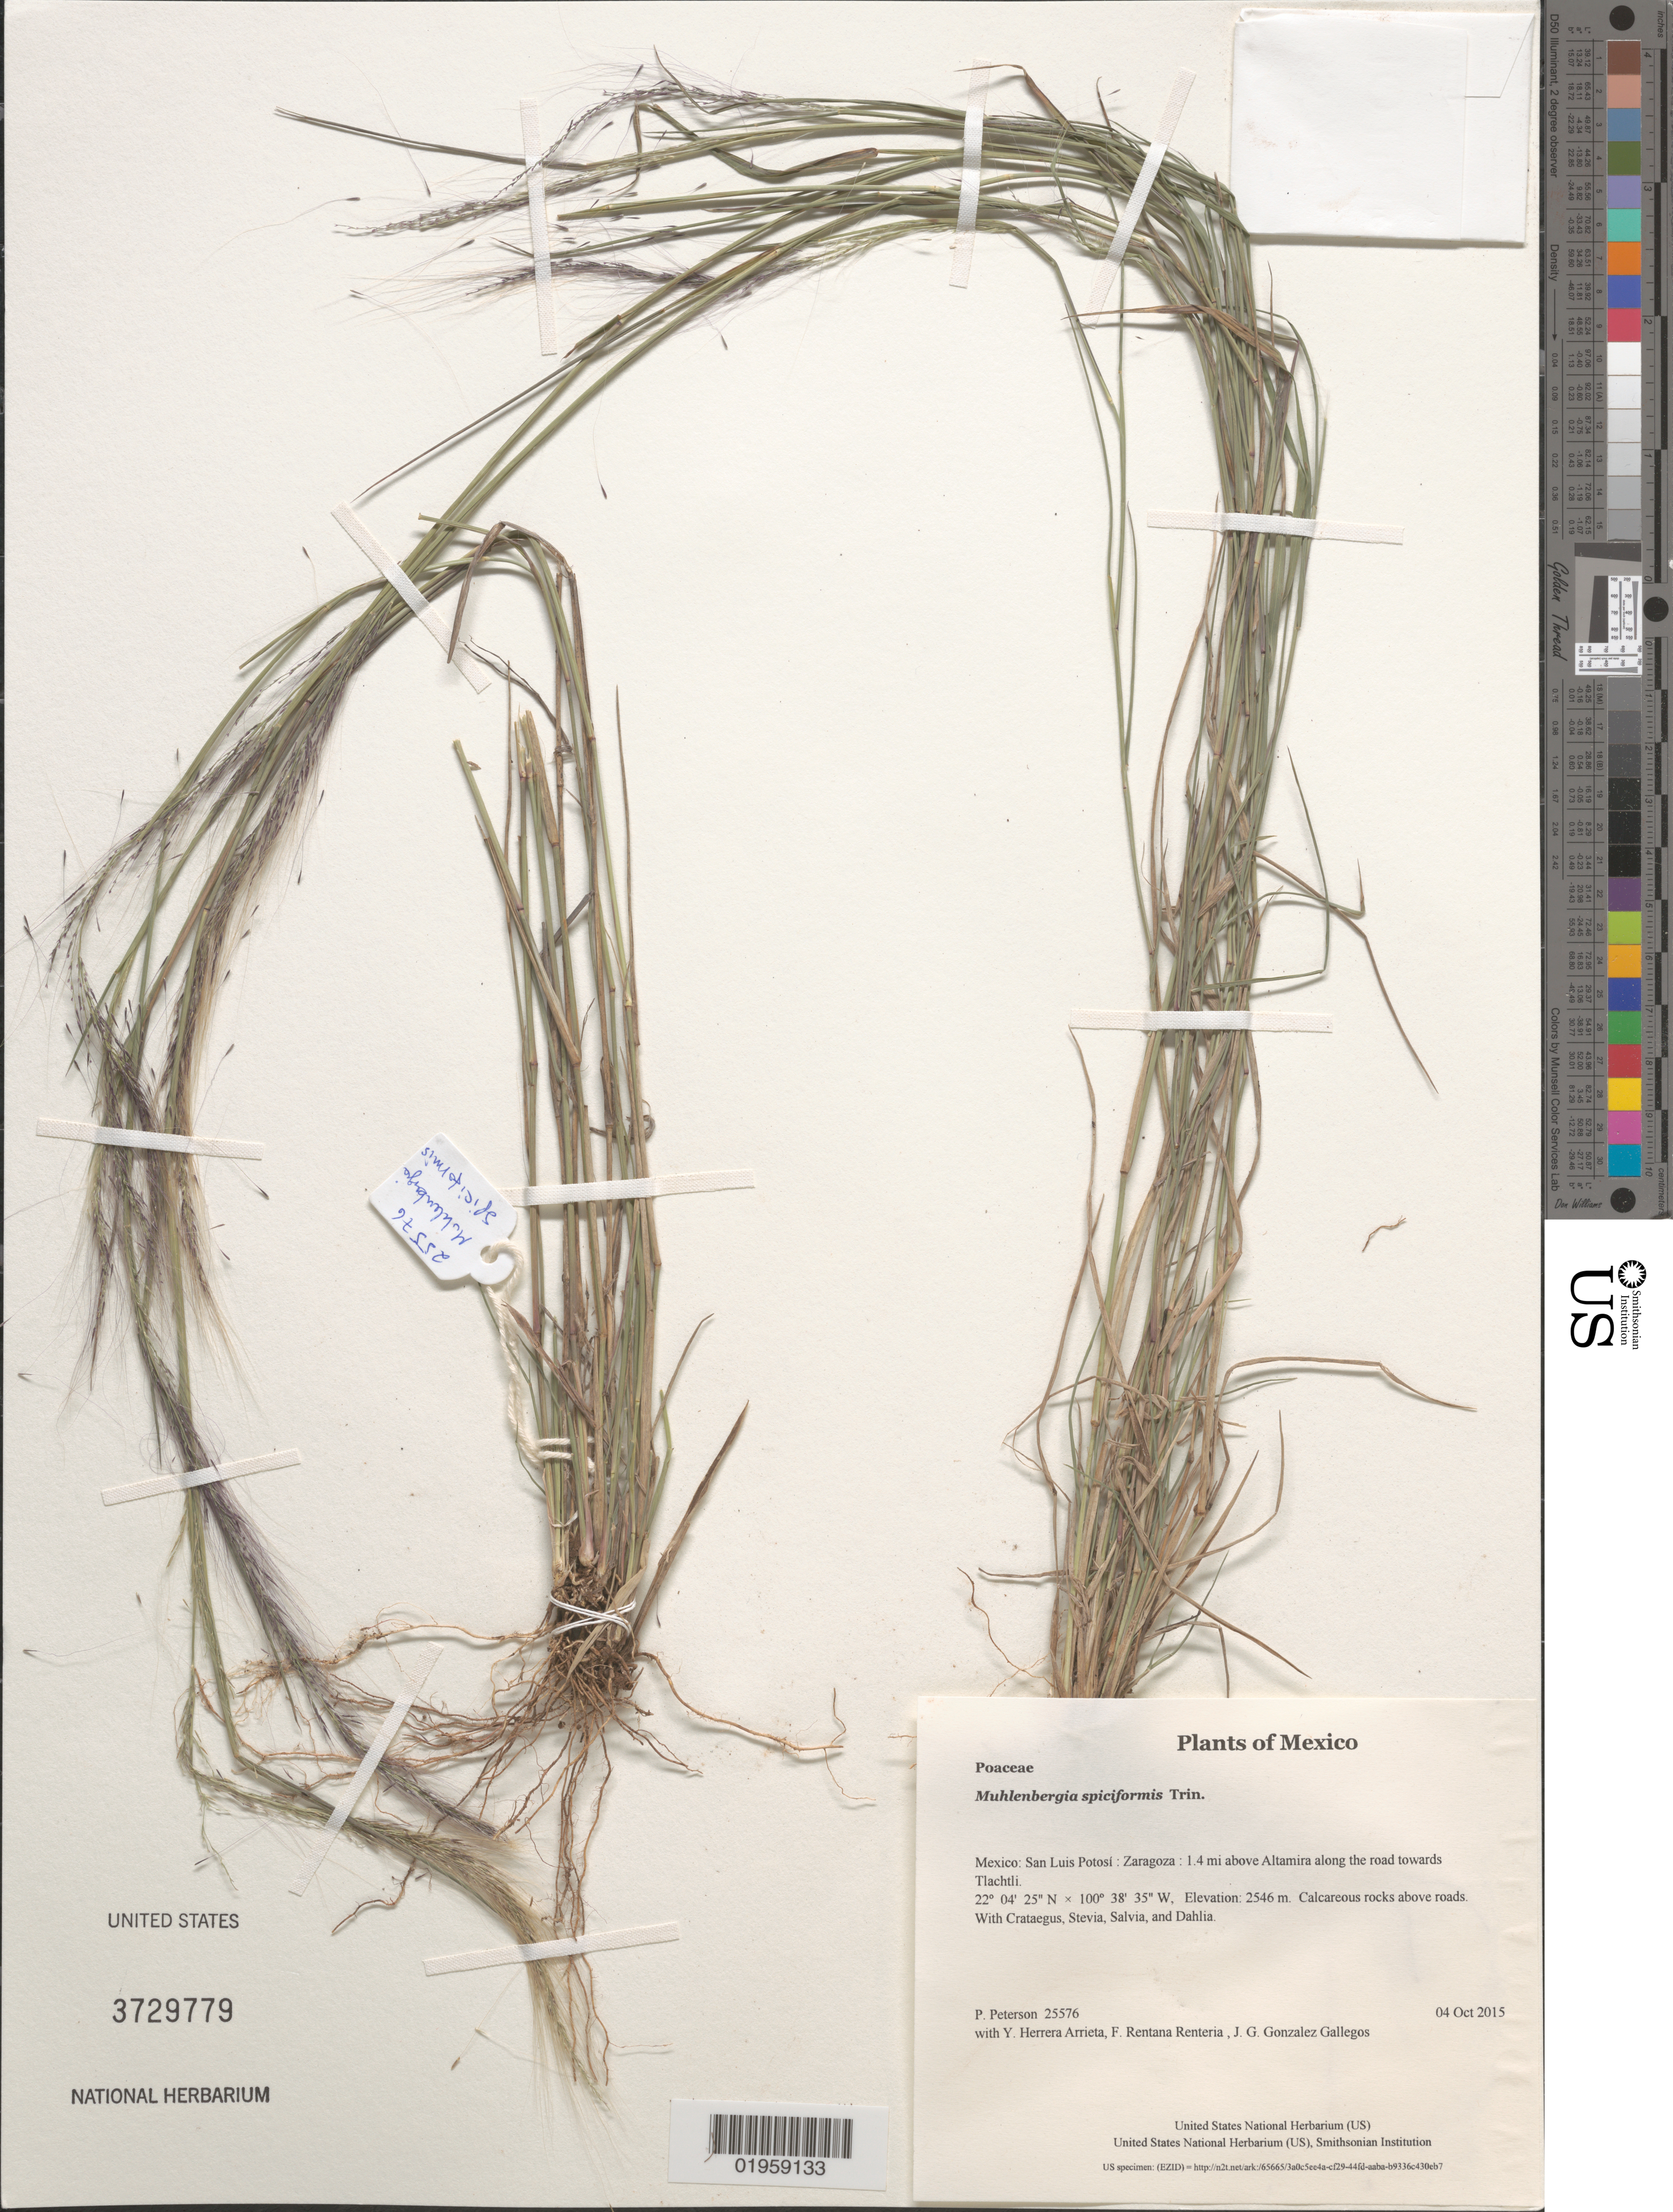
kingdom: Plantae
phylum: Tracheophyta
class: Liliopsida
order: Poales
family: Poaceae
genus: Muhlenbergia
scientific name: Muhlenbergia spiciformis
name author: Trin.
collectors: P. M. Peterson, Y. Herrera Arrieta, F. Rentana Renteria & J. G. Gonzalez Gallegos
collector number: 25576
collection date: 2015-10-04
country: Mexico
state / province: San Luis Potosí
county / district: Zaragoza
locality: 1.4 mi above Altamira along the road towards Tlachtli.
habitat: Calcareous rocks above roads.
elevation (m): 2546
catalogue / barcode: US 3729779